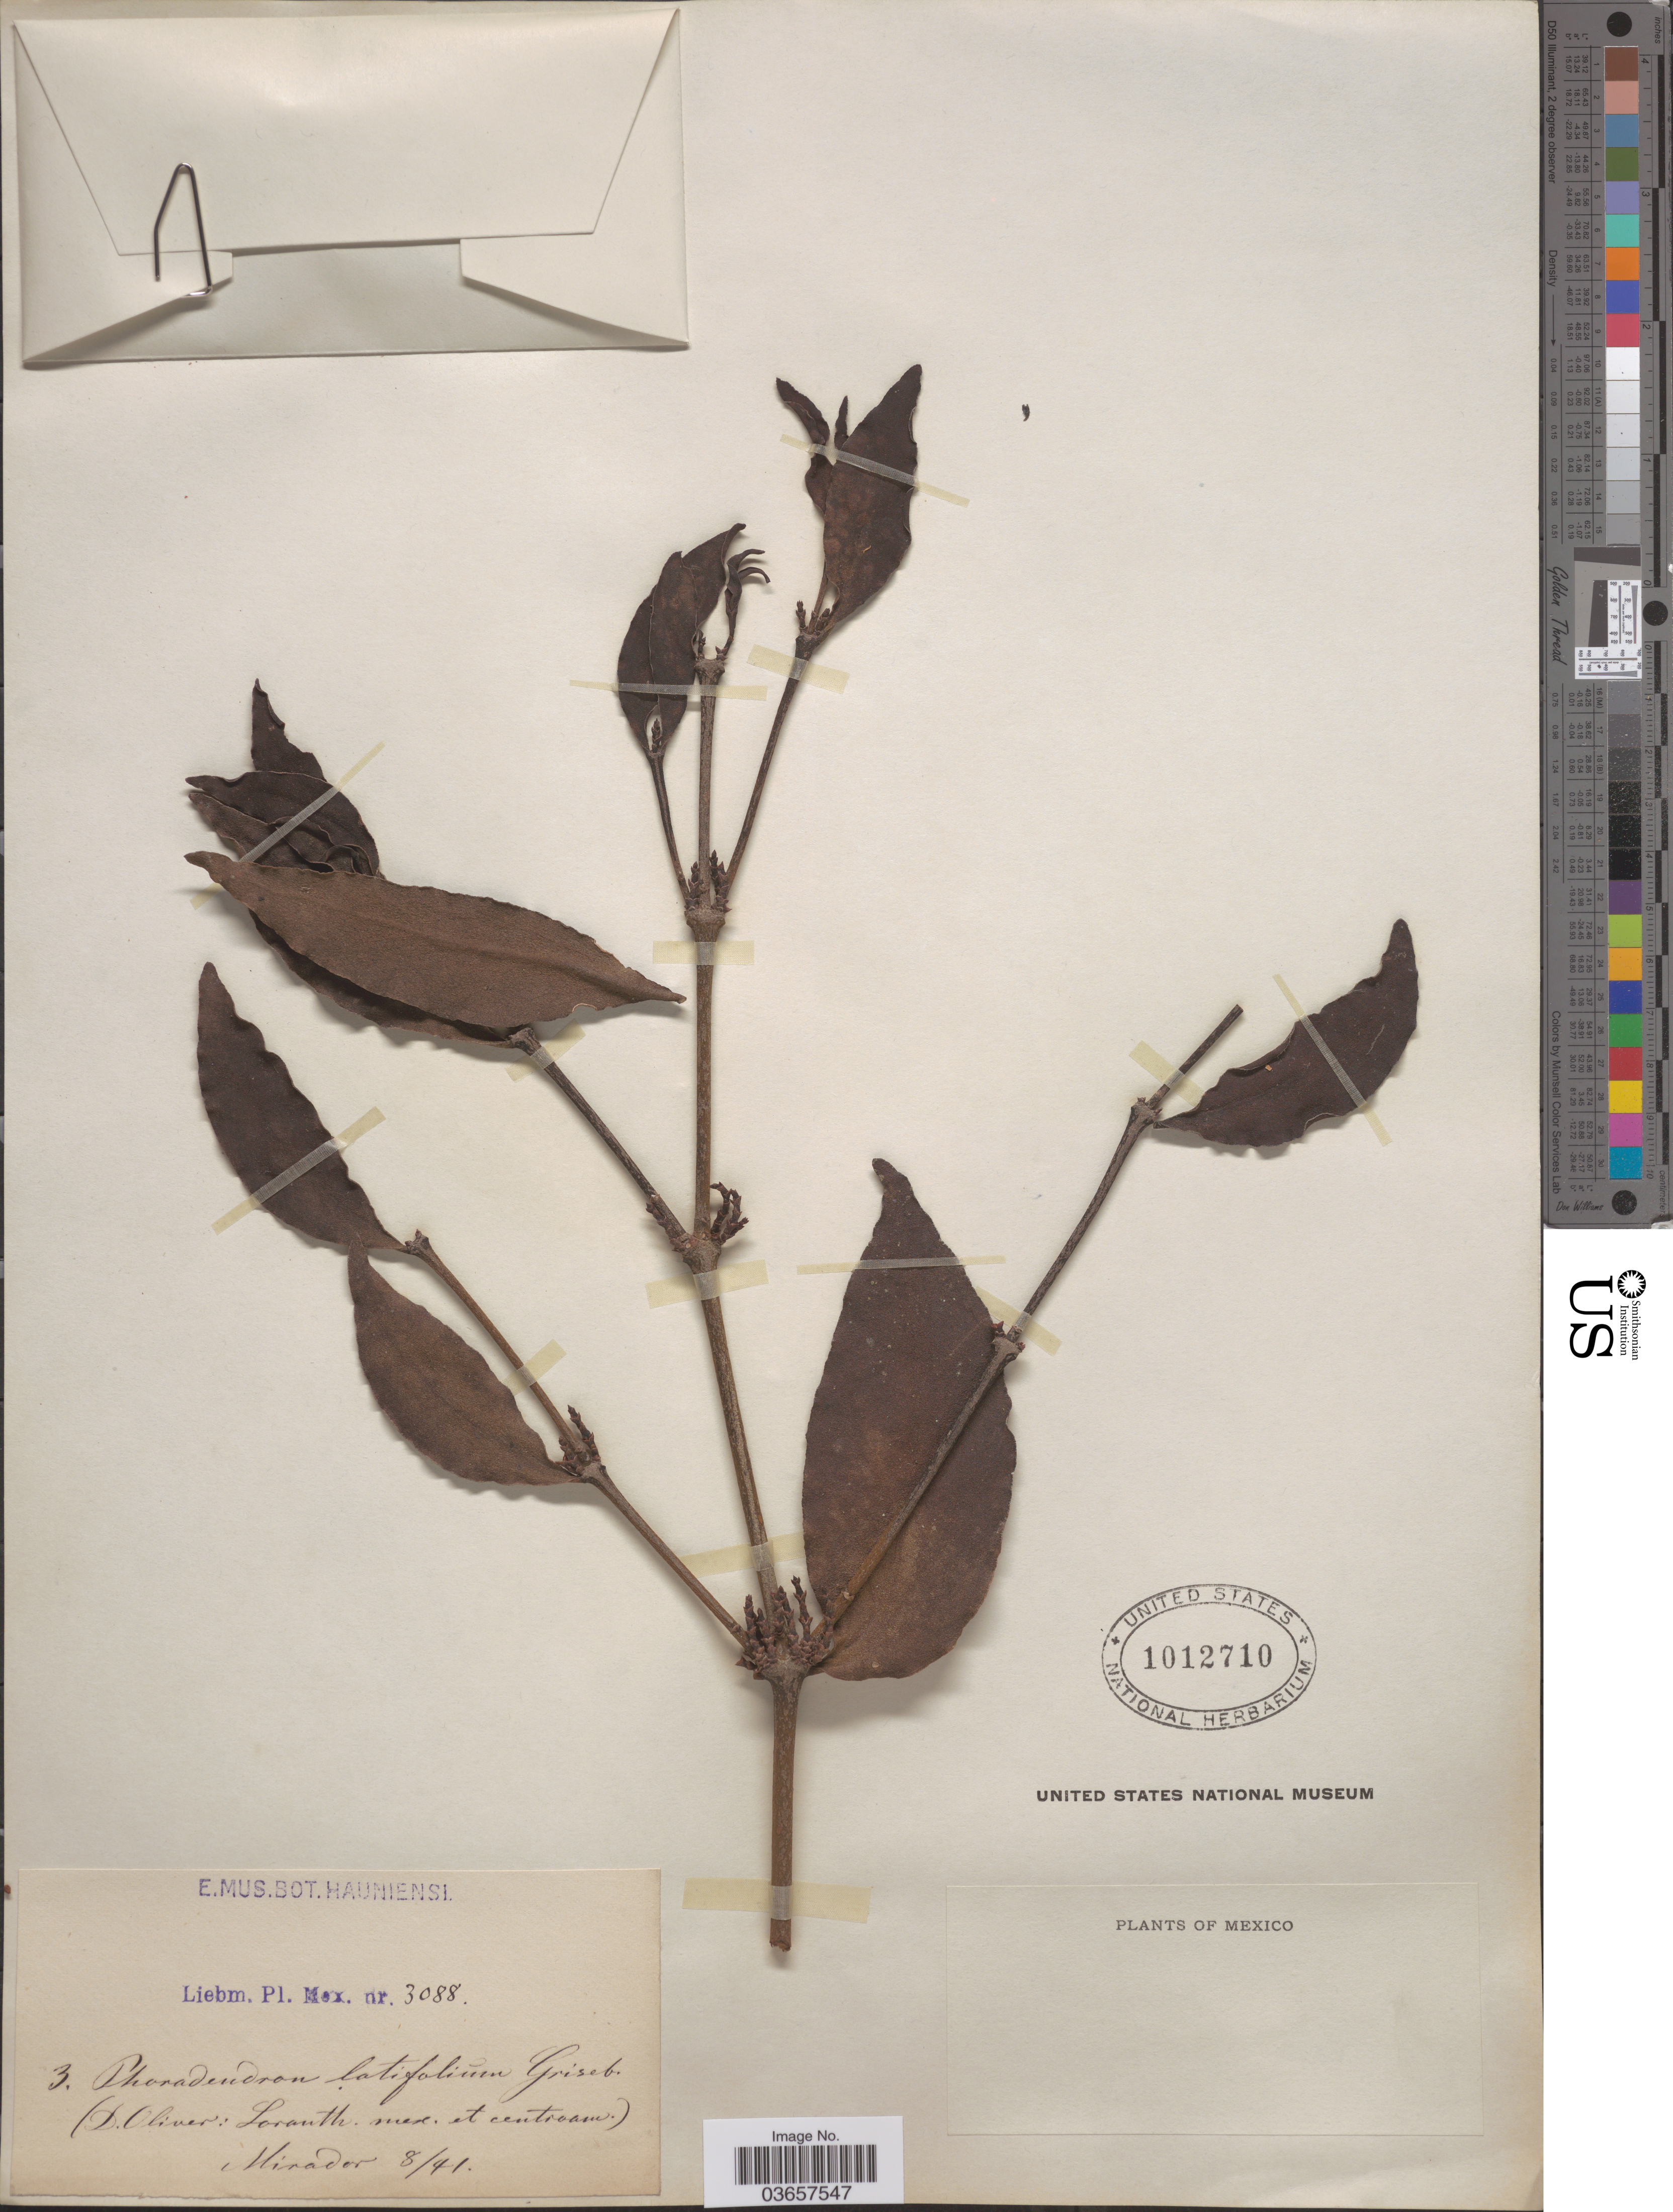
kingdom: Plantae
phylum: Tracheophyta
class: Magnoliopsida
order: Santalales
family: Viscaceae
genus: Phoradendron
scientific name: Phoradendron piperoides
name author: (Kunth) Trel.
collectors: Liebmann, --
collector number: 3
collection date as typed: Transcribed d/m/y: /8/41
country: Mexico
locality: Mirador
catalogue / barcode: US 1012710